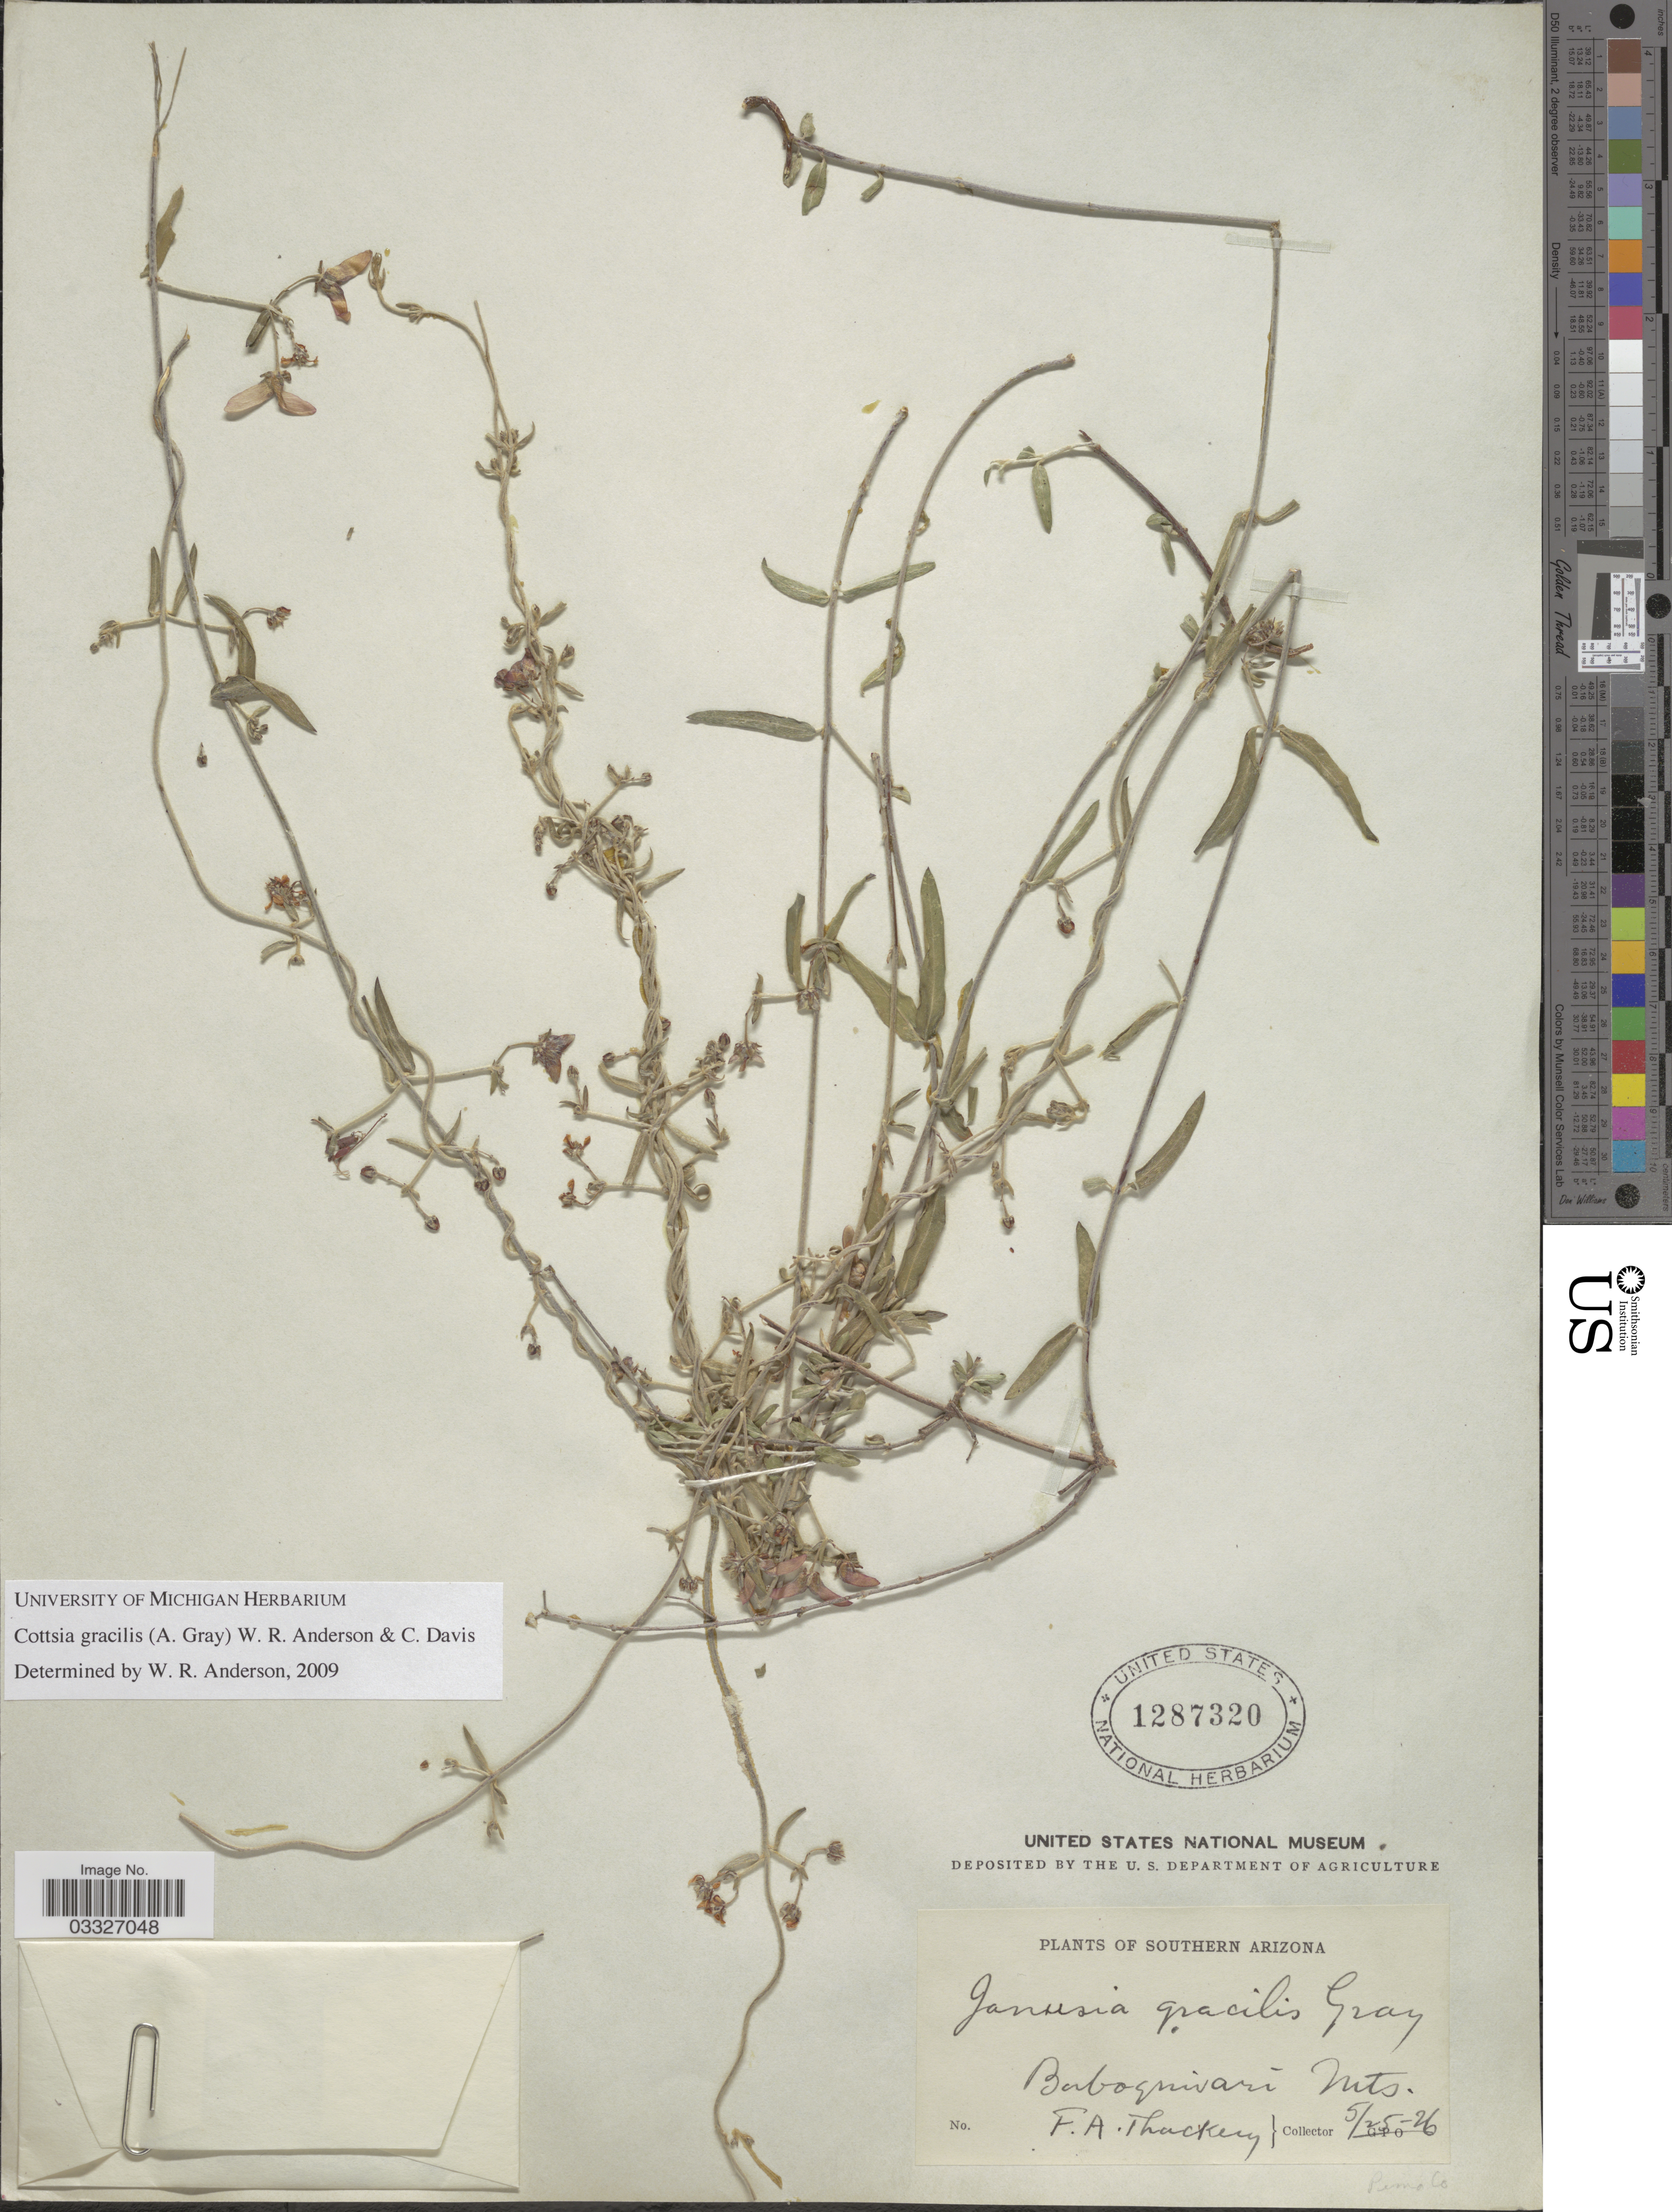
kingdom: Plantae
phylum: Tracheophyta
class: Magnoliopsida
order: Malpighiales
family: Malpighiaceae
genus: Cottsia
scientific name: Cottsia gracilis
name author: (A. Gray) W.R. Anderson & C. Davis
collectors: F. Thackery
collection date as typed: Transcribed d/m/y: 25/5/26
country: United States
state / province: Arizona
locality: Southern Arizona. Baboquivari Mts. Pima Co.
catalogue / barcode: US 1287320